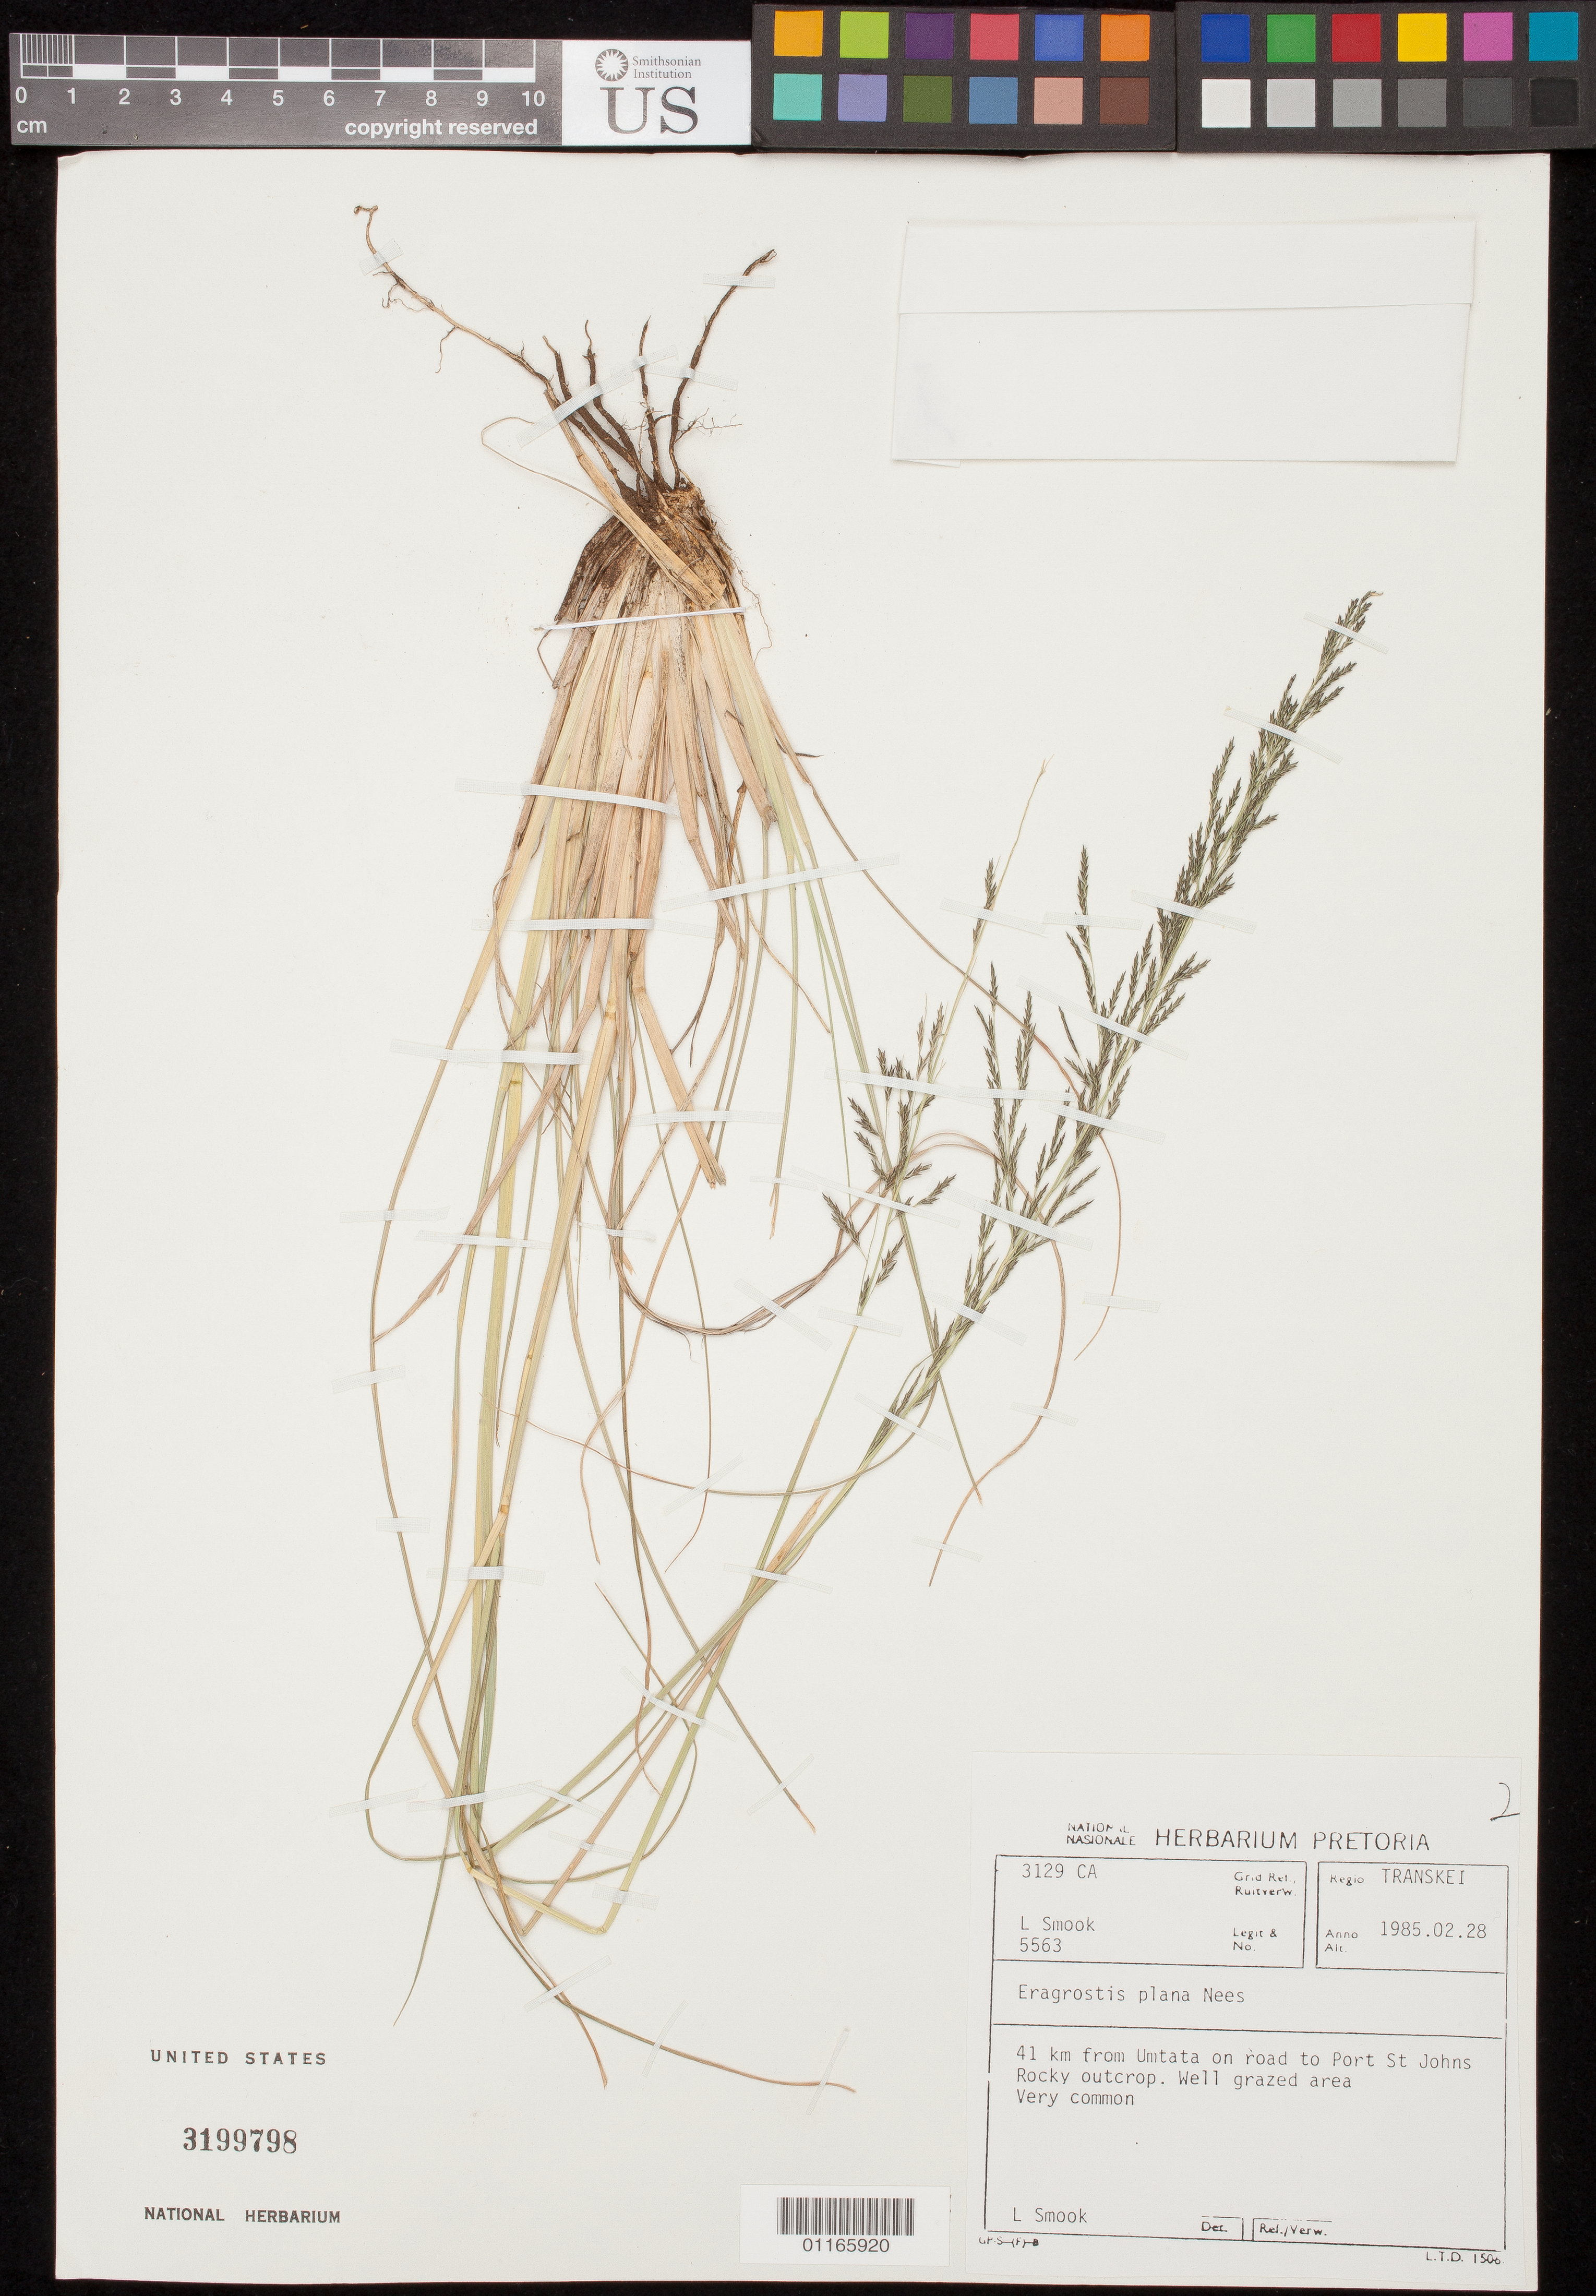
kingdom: Plantae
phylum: Tracheophyta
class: Liliopsida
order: Poales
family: Poaceae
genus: Eragrostis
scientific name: Eragrostis plana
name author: Nees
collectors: L. Smook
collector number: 5563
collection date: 1985-02-28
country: South Africa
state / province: Eastern Cape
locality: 41 km from Umtata on road to Port St Johns Rocky outcrop. Transkei.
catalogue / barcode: US 3199798